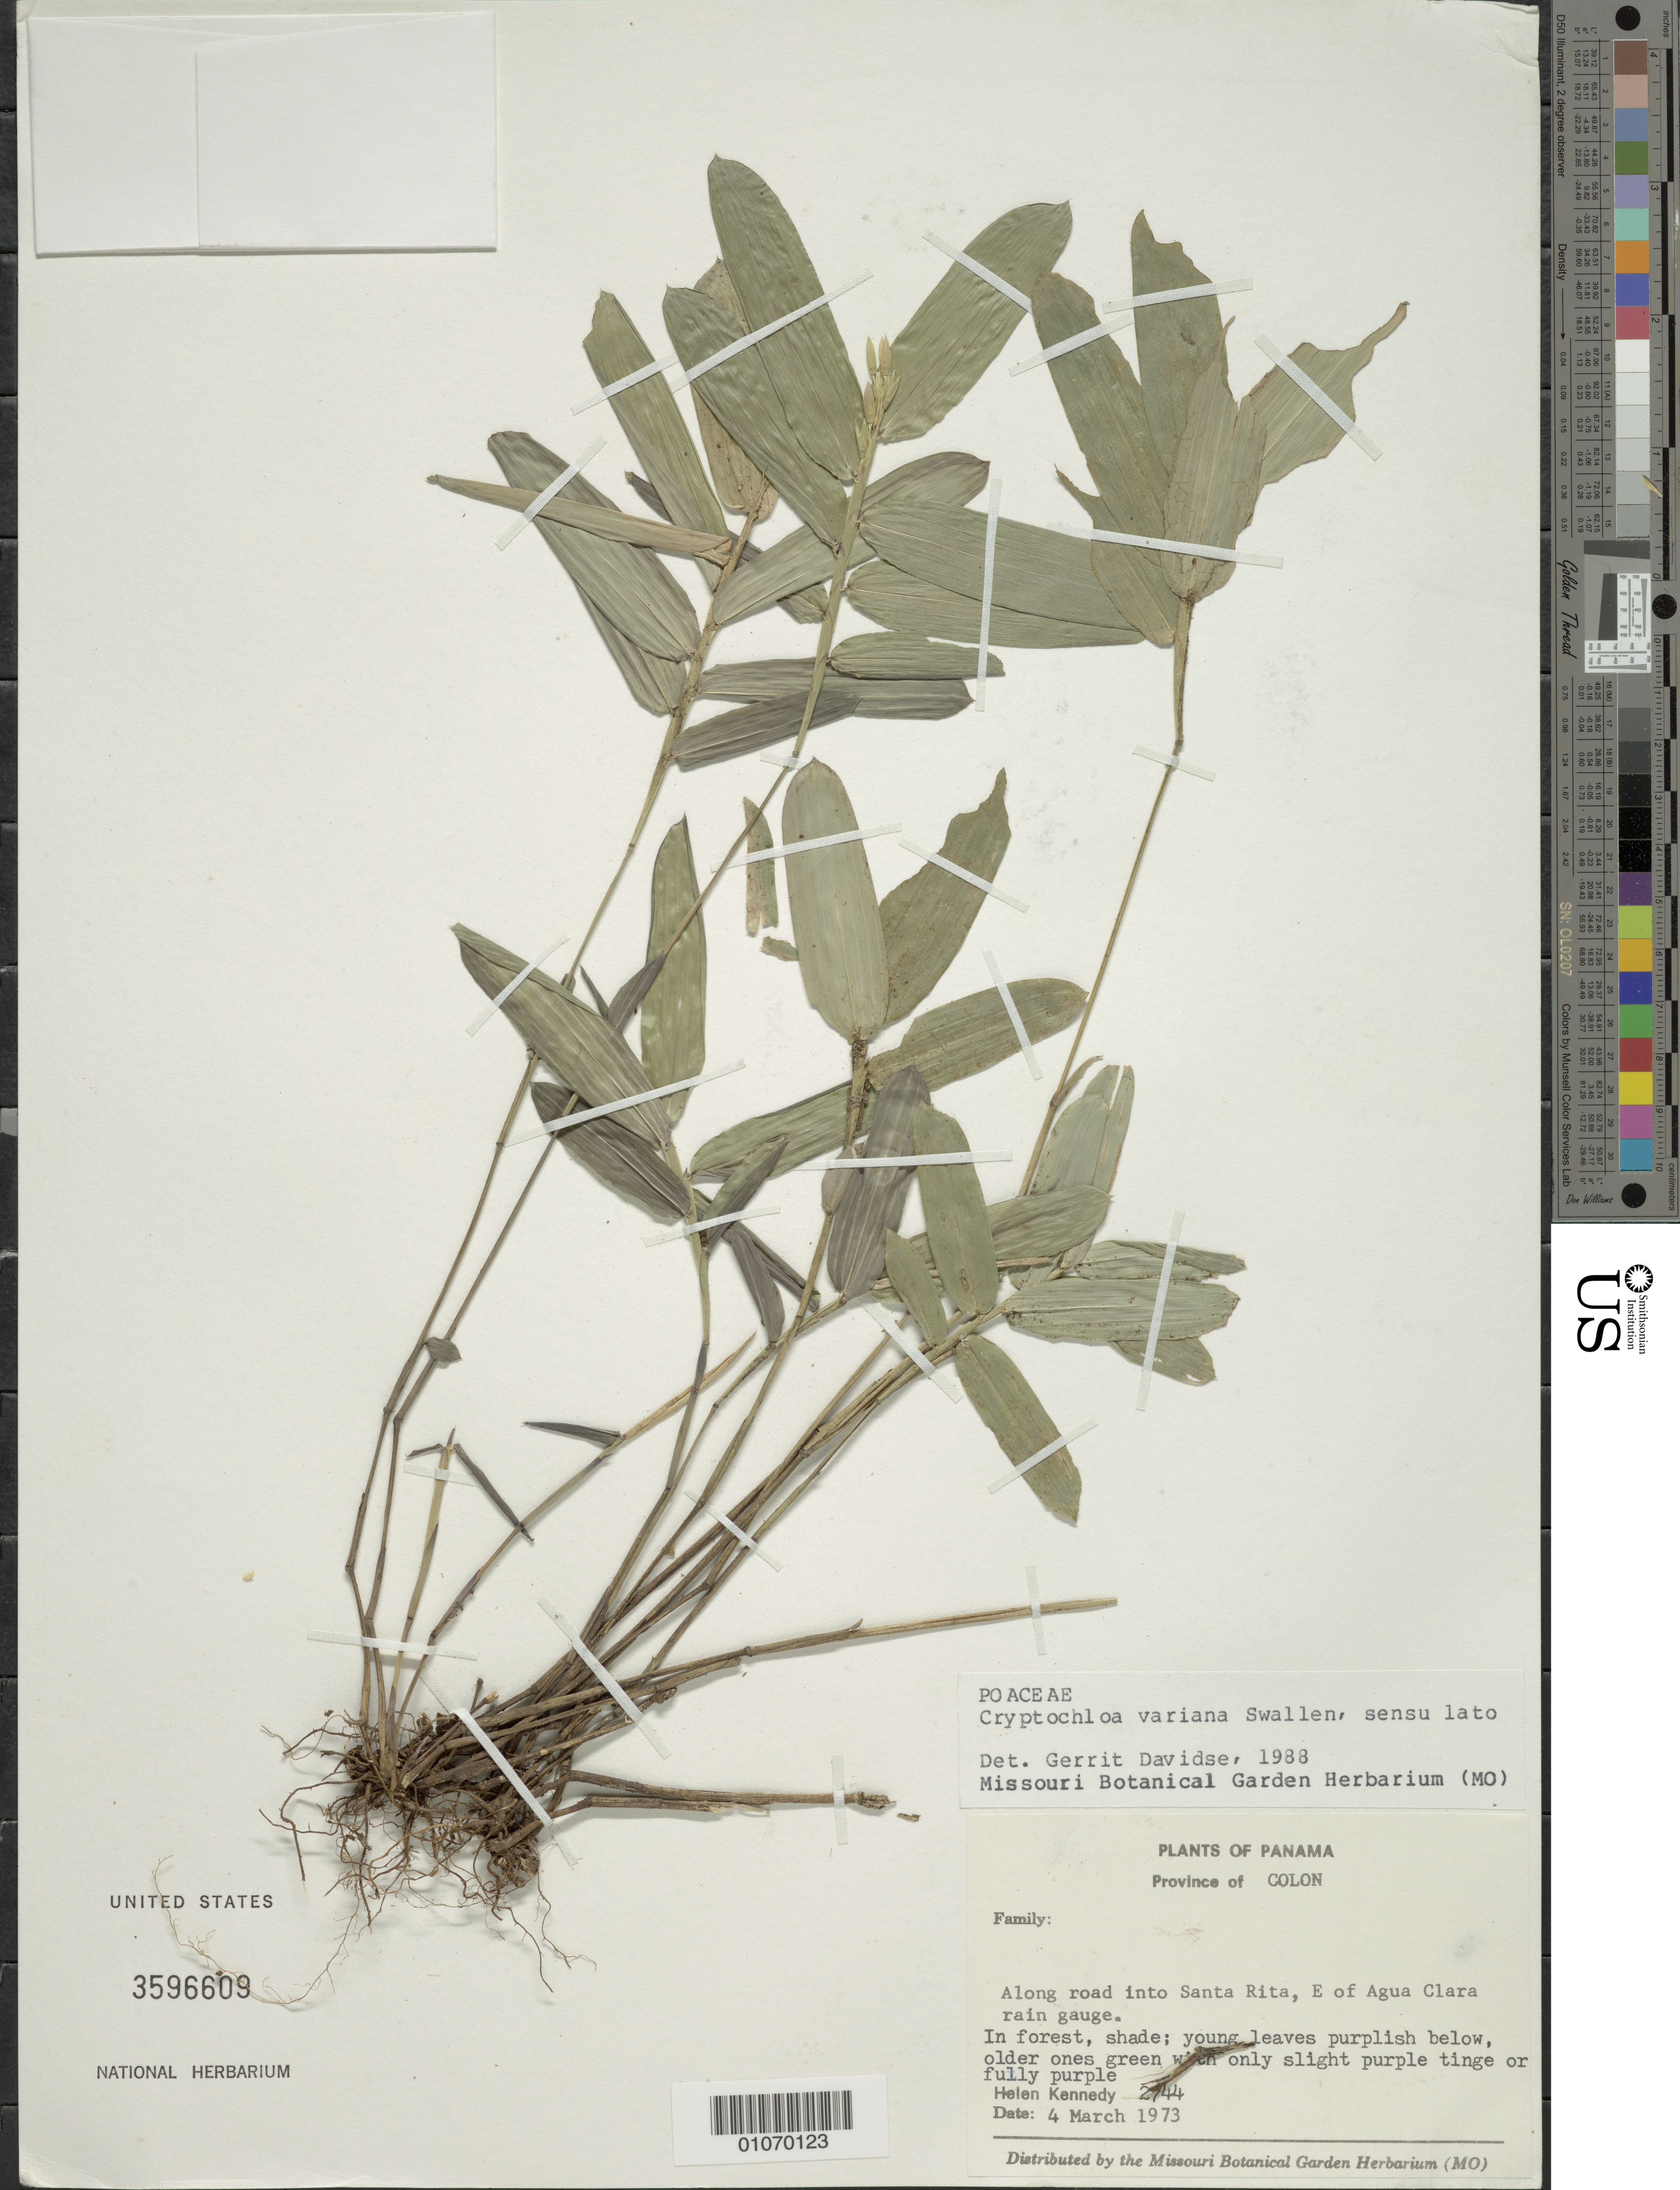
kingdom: Plantae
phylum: Tracheophyta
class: Liliopsida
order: Poales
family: Poaceae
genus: Cryptochloa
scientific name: Cryptochloa variana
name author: Swallen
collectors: H. Kennedy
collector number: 2744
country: Panama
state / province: Colón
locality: Along road into Santa Rita, E of Agua Clara rain guage.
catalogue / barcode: US 3596609